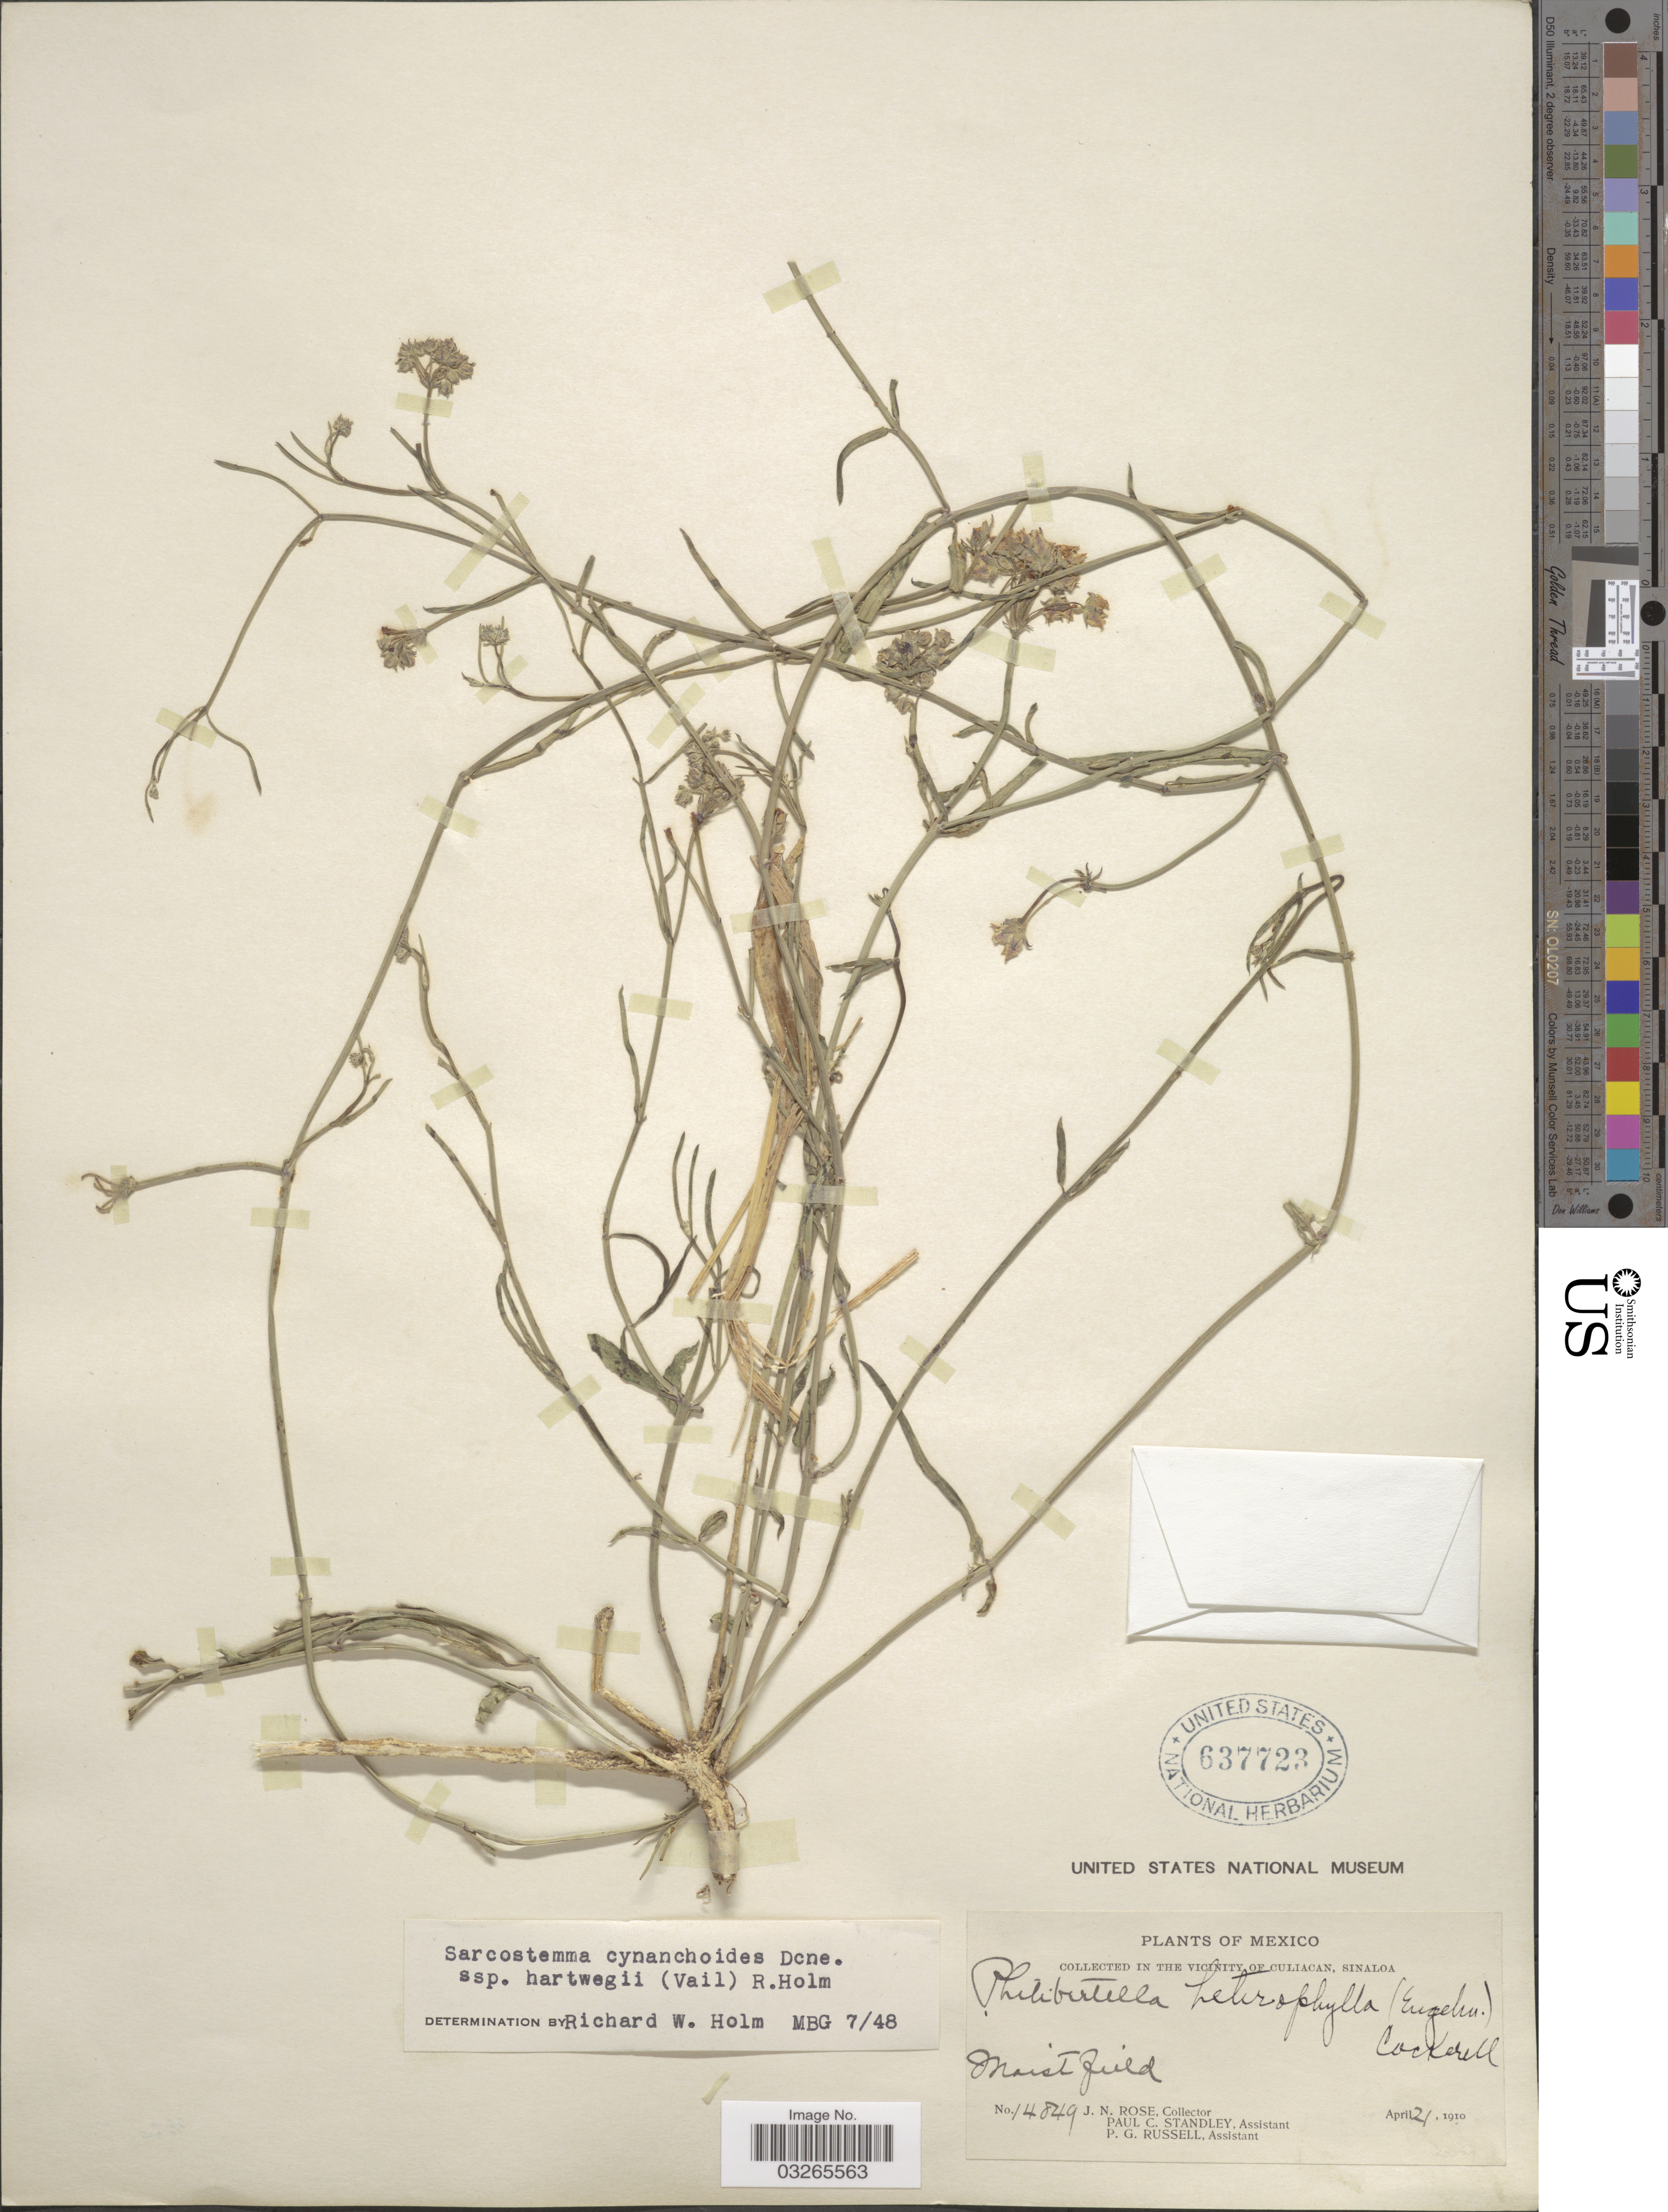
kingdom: Plantae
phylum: Tracheophyta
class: Magnoliopsida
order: Gentianales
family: Apocynaceae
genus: Sarcostemma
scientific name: Sarcostemma cynanchoides subsp. hartwegii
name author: (Vail) R.W. Holm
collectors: J. N. Rose, P. C. Standley & P. G. Russell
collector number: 14849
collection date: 1910-04-21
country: Mexico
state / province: Sinaloa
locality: In The Vicinity of Culiacan, Sinaloa.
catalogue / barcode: US 637723